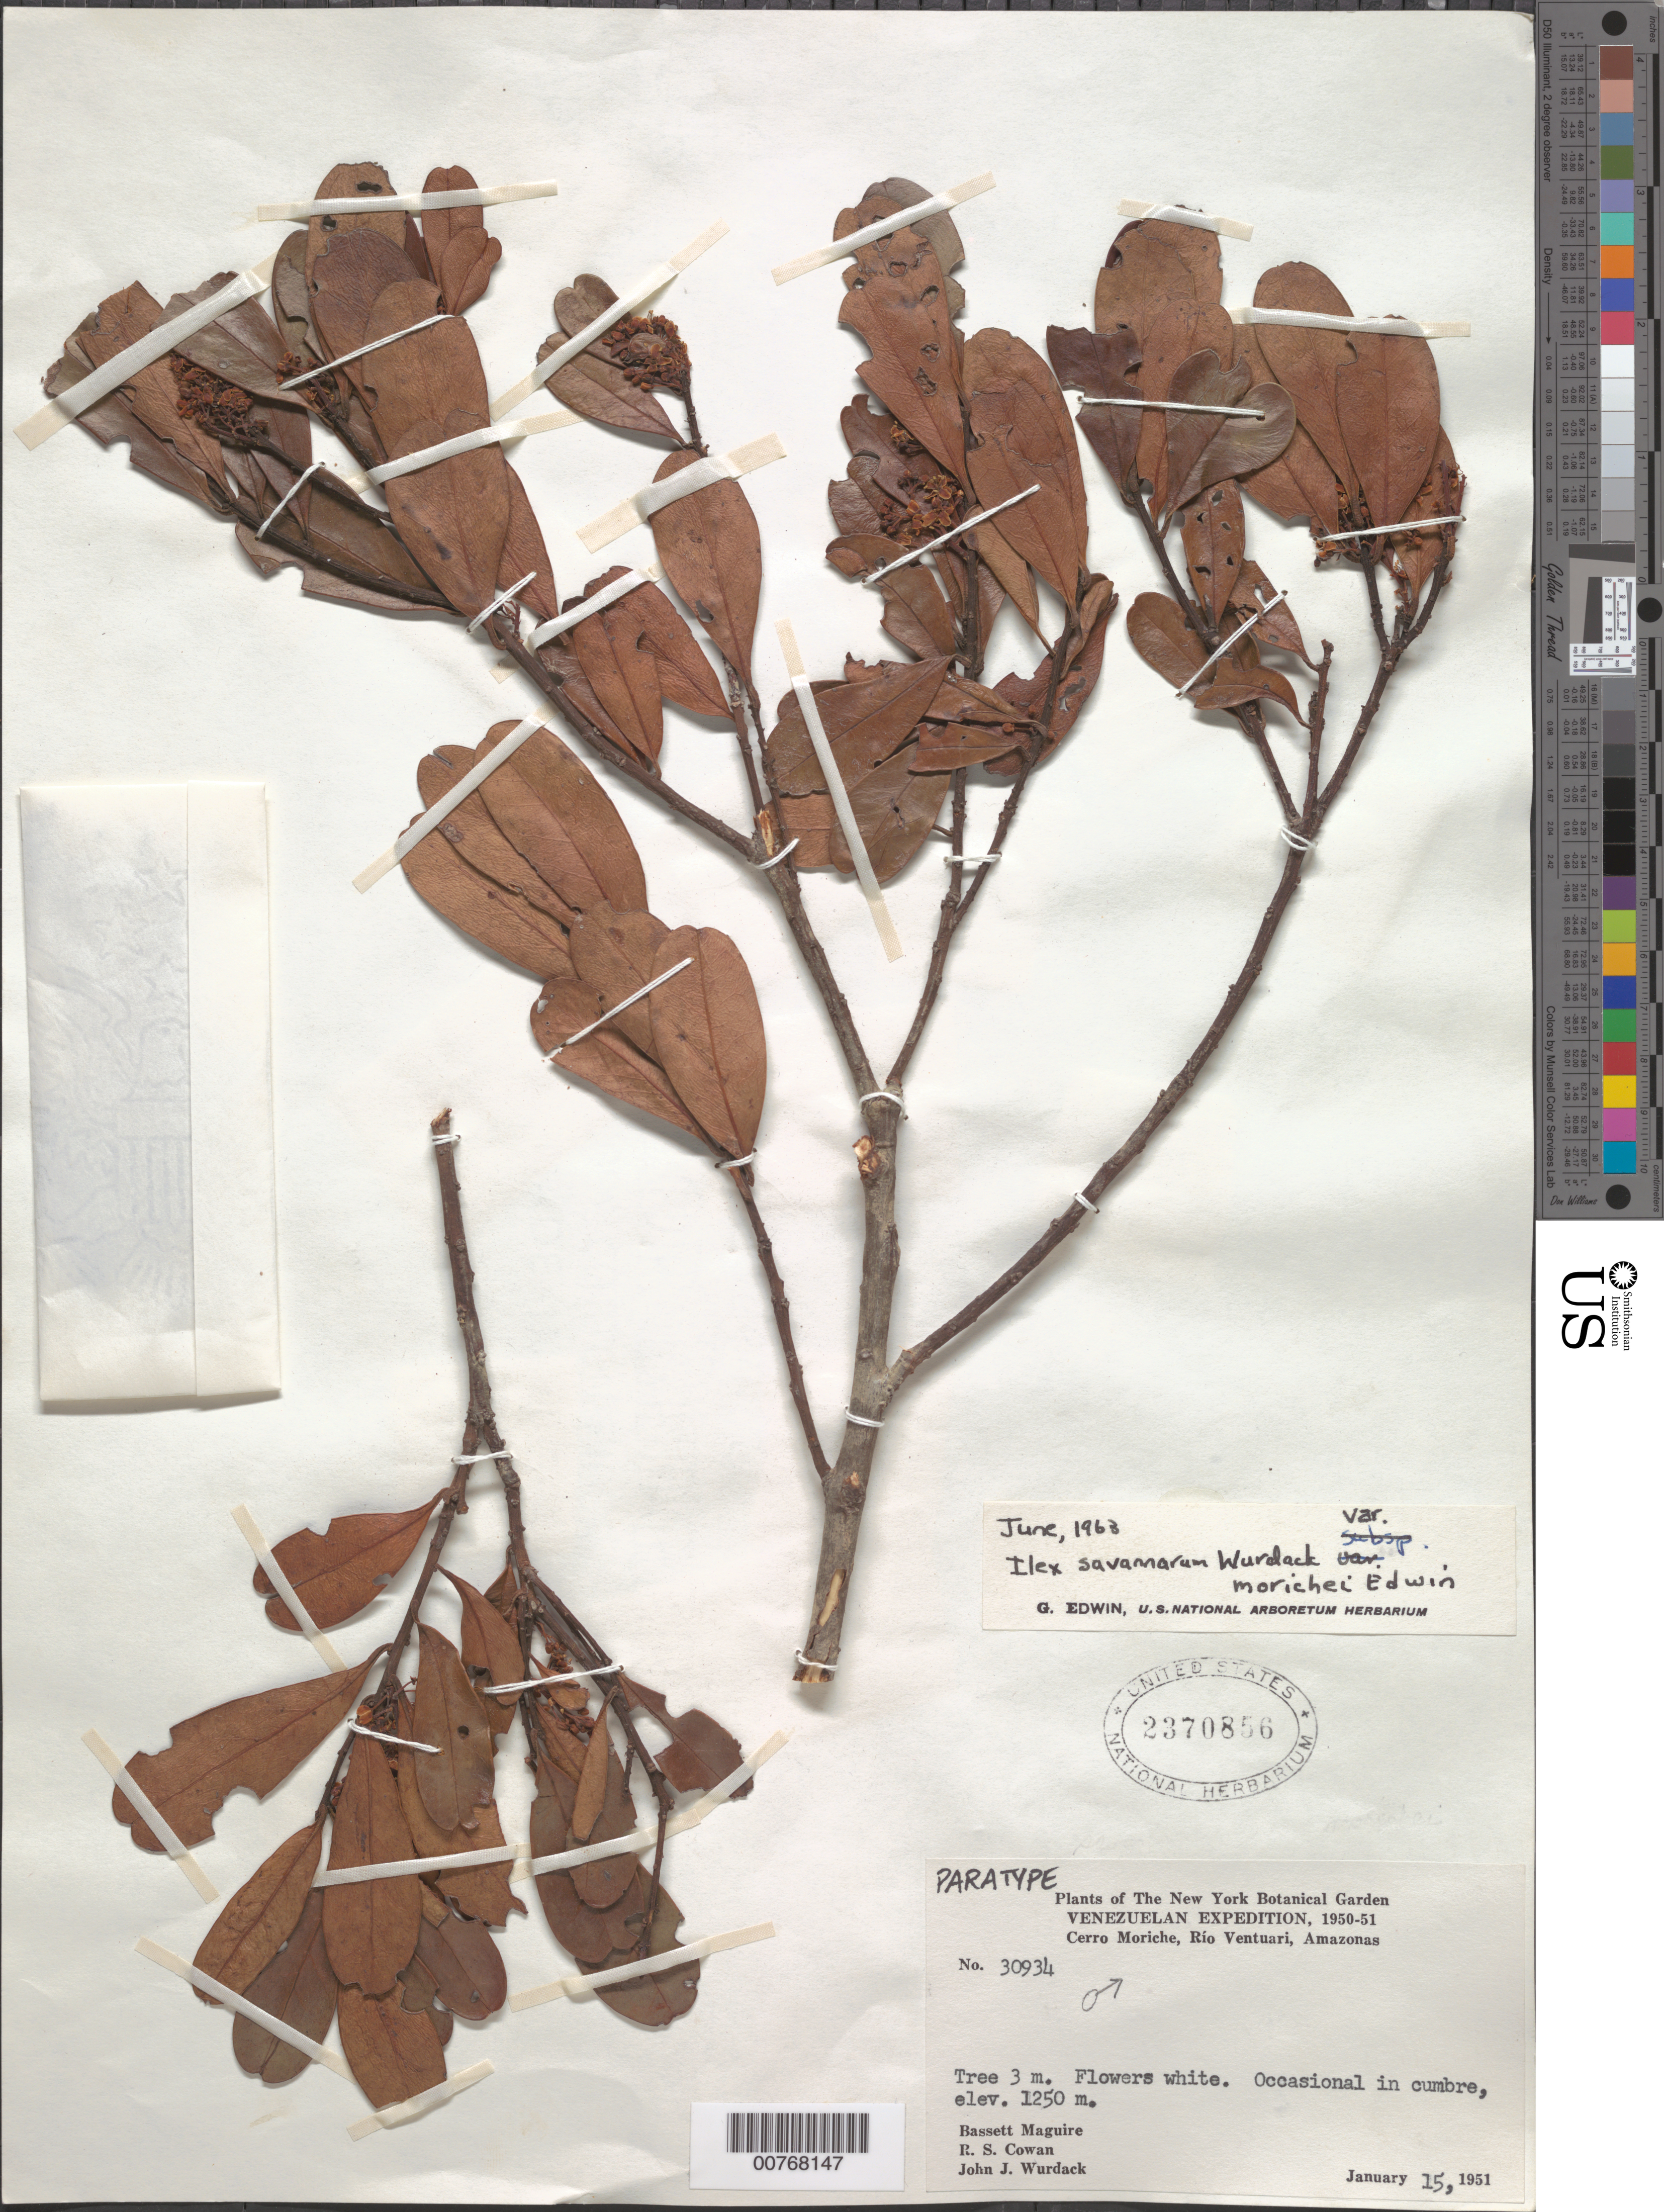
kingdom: Plantae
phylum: Tracheophyta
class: Magnoliopsida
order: Aquifoliales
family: Aquifoliaceae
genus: Ilex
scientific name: Ilex savannarum var. morichei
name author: Edwin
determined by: Edwin, G.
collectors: B. Maguire, R. S. Cowan & J. J. Wurdack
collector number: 30934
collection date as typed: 15-Jan-51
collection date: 1951-01-15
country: Venezuela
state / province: Amazonas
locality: Cerro Moriche, Río Ventuari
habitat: Cumbre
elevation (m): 1250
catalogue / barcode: US 2370856